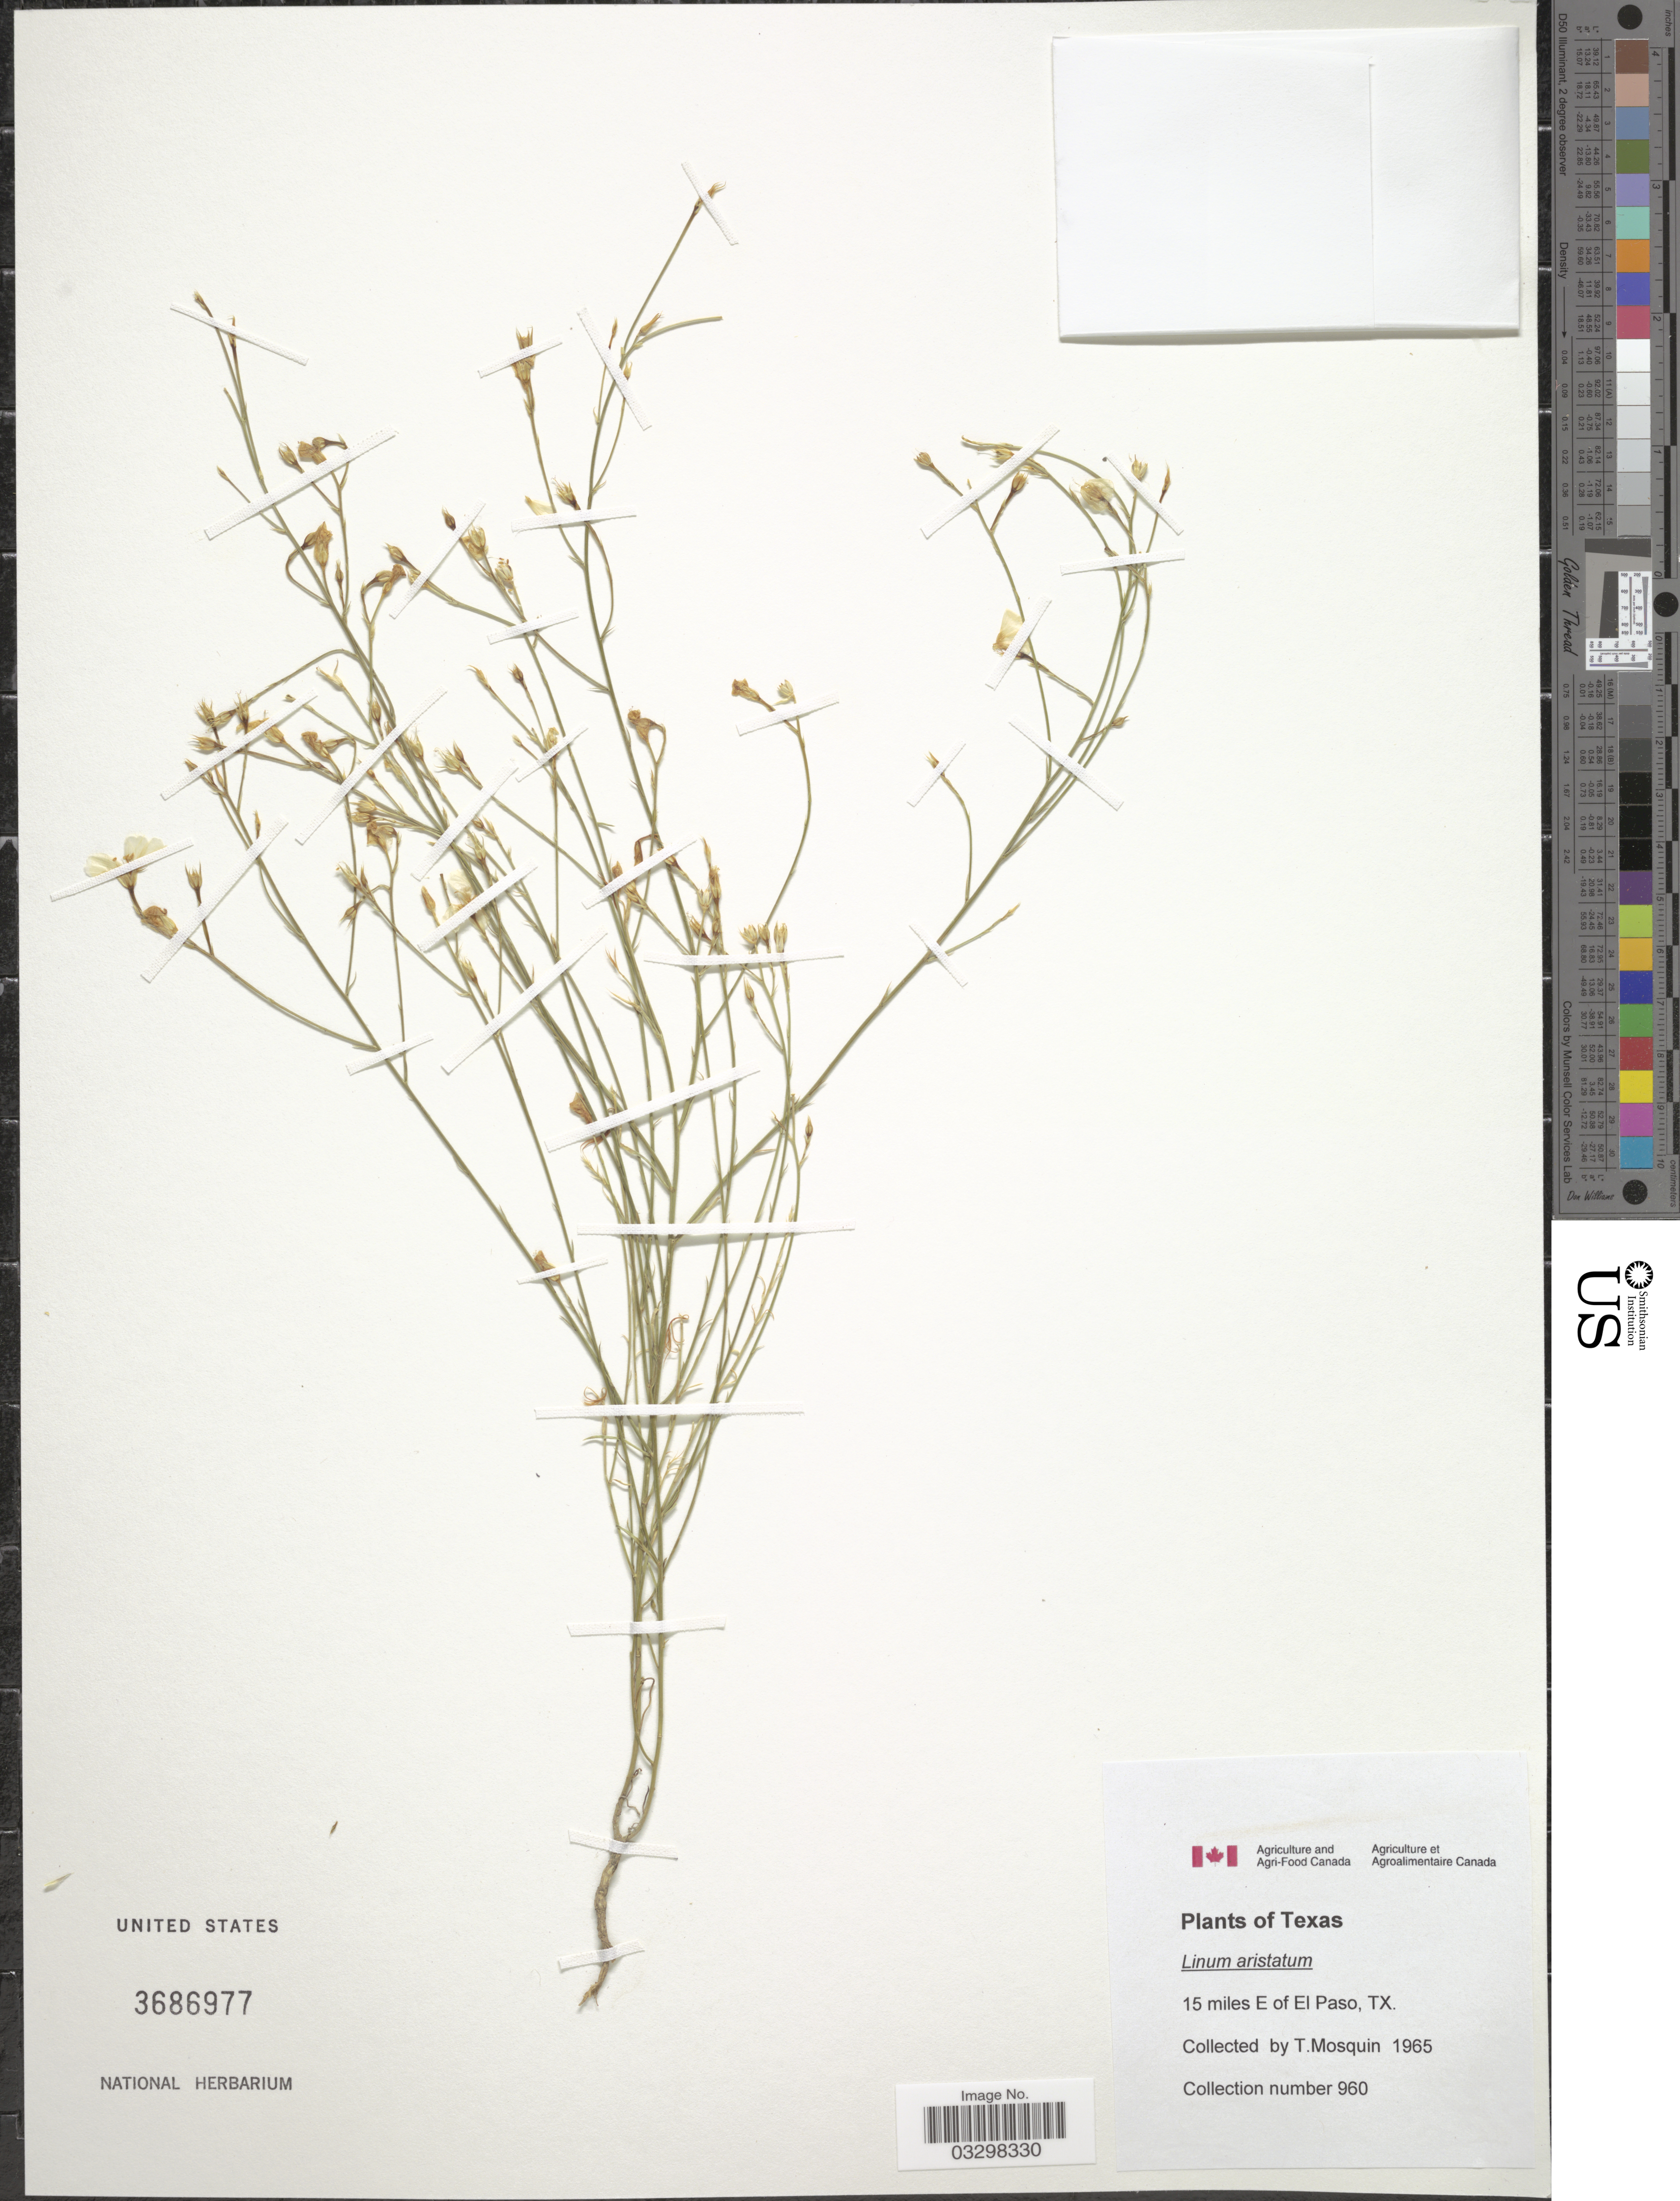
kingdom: Plantae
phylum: Tracheophyta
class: Magnoliopsida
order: Malpighiales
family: Linaceae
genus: Linum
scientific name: Linum aristatum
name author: Engelm.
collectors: T. Mosquin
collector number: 960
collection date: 1965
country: United States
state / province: Texas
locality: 15 miles E of El Paso.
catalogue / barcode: US 3686977